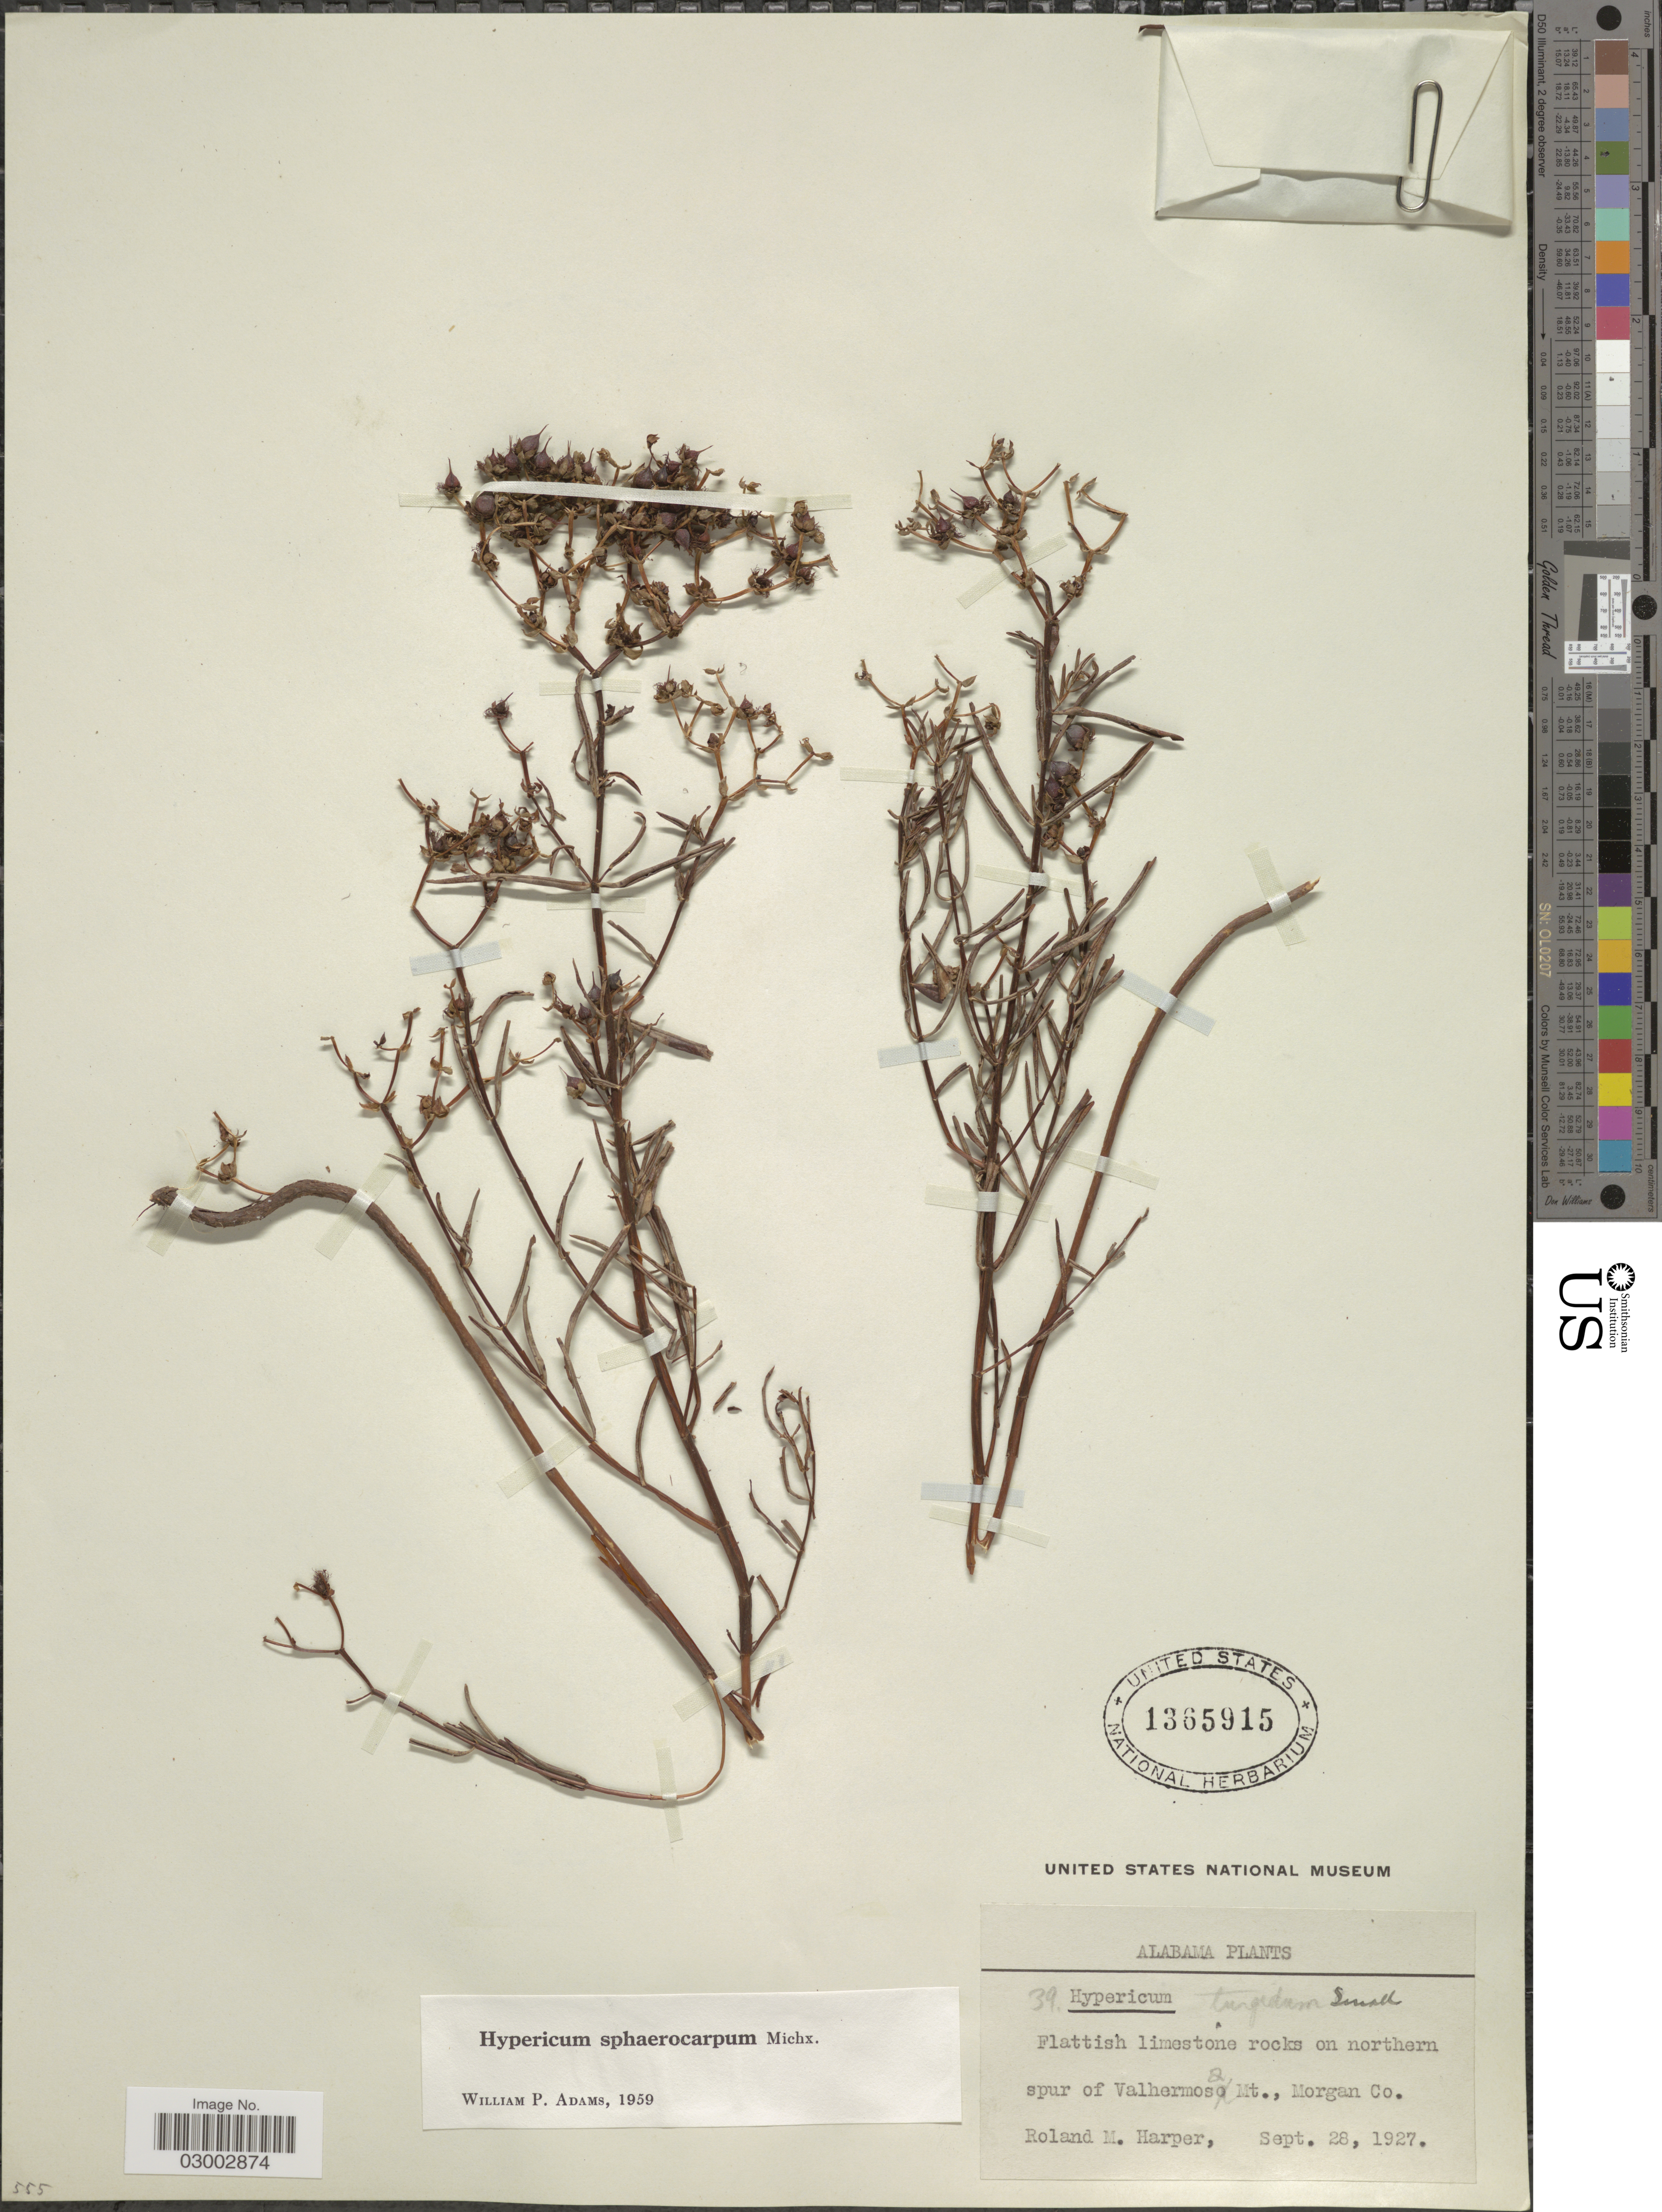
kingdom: Plantae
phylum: Tracheophyta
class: Magnoliopsida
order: Malpighiales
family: Hypericaceae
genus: Hypericum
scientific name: Hypericum sphaerocarpum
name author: Michx.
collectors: R. M. Harper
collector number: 39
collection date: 1927-09-28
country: United States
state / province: Alabama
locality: Flattish limestone rocks on northern spur of Valhermosa Mt., Morgan Co.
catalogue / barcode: US 1365915